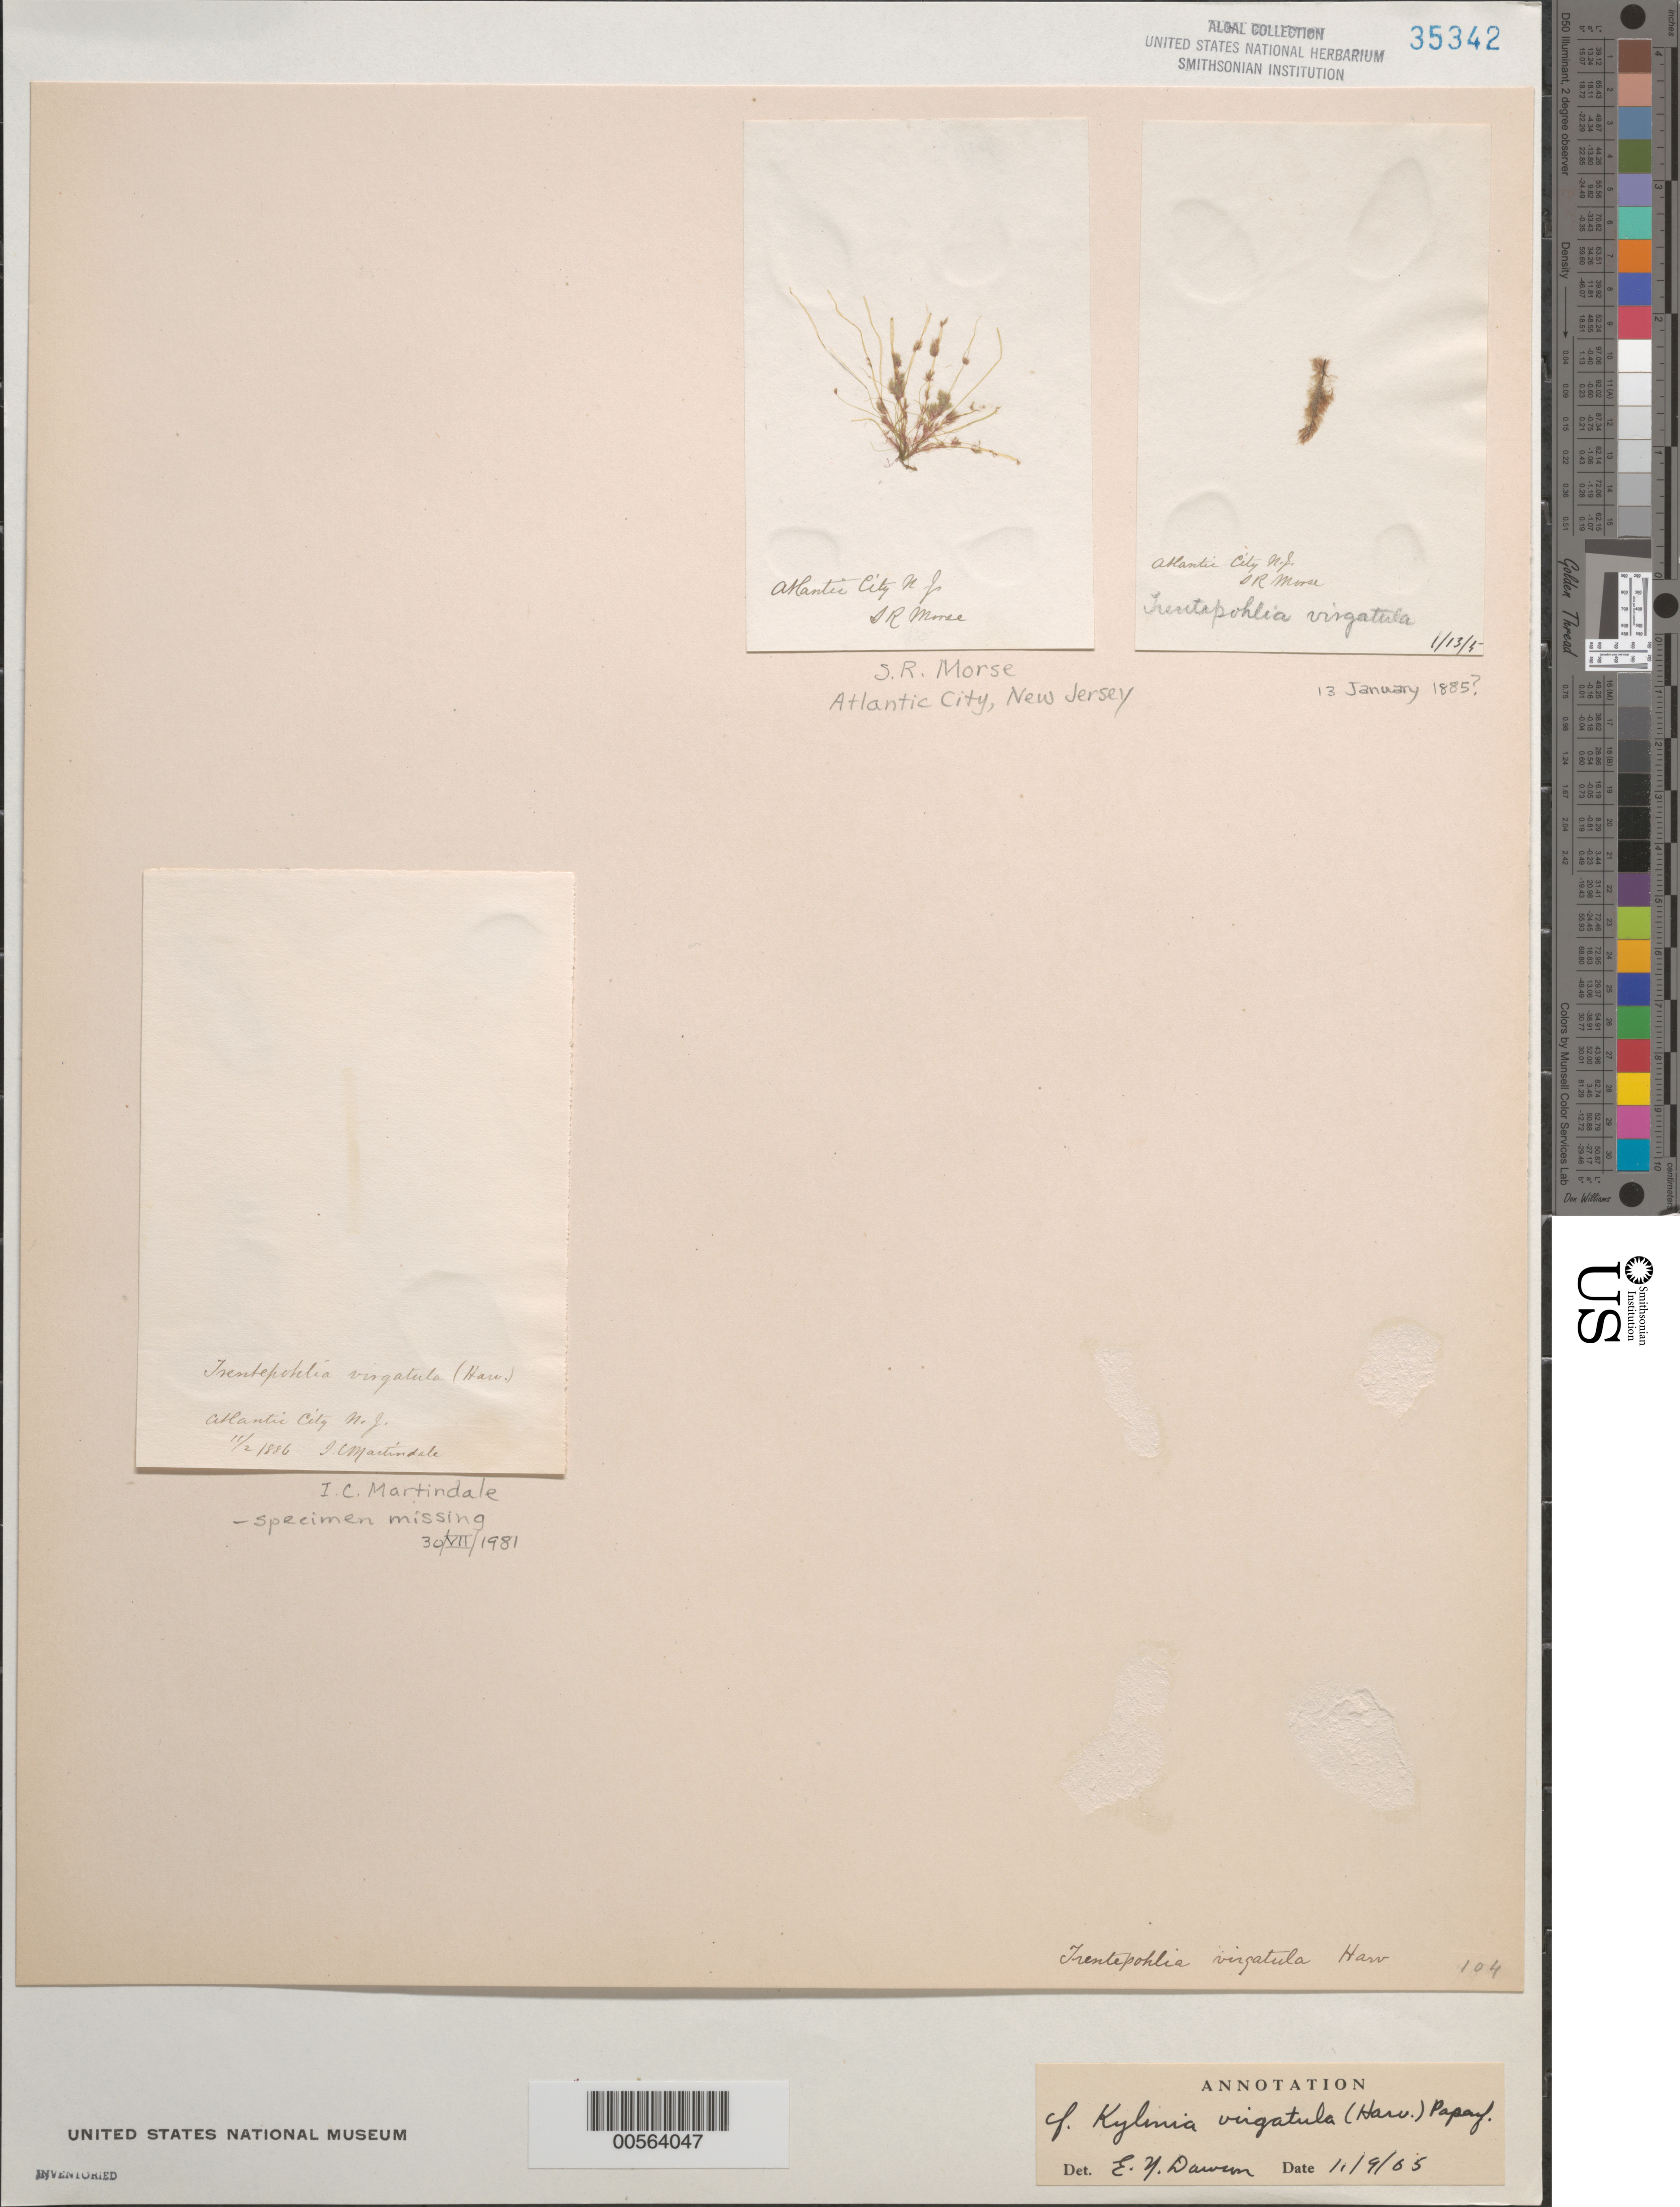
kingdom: Plantae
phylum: Rhodophyta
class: Florideophyceae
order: Acrochaetiales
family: Acrochaetiaceae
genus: Acrochaetium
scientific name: Acrochaetium secundatum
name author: (Lyngb.) Näg. in Näg. & C. Cramer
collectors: S. Morse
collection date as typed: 13 Jan 1885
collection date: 1885-01-13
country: United States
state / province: New Jersey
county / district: Atlantic County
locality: Atlantic City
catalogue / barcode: US 35342